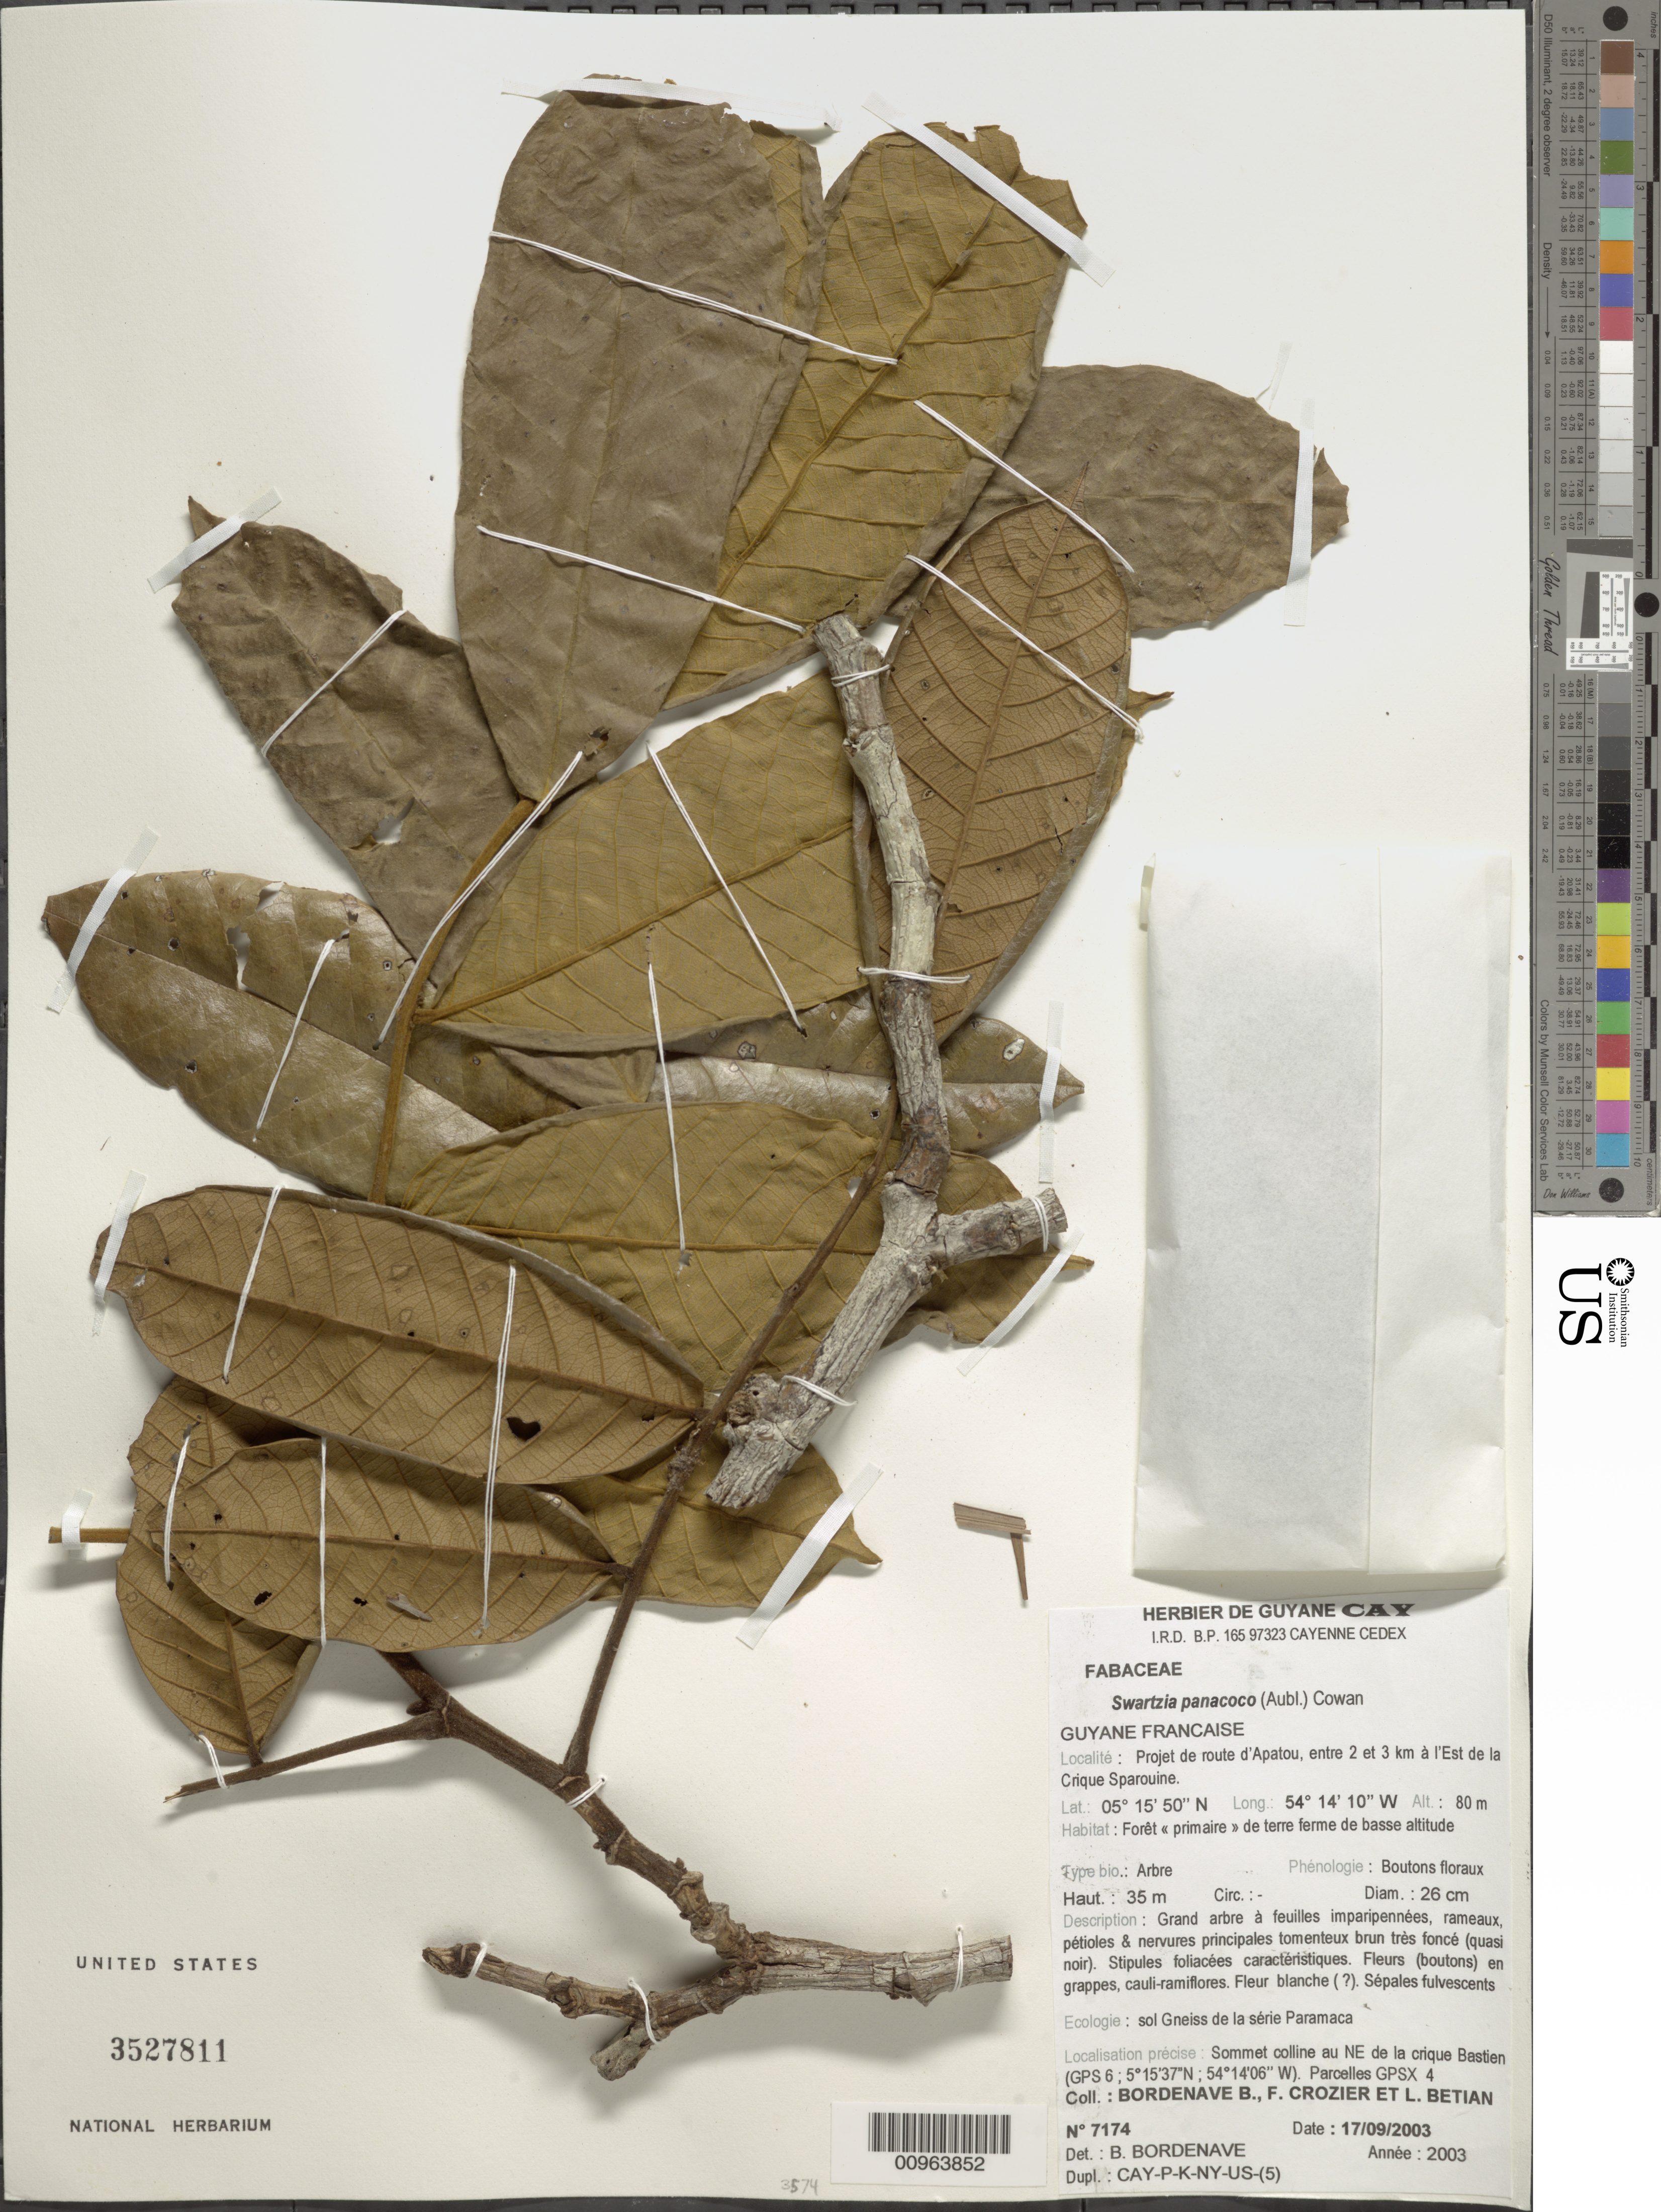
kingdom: Plantae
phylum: Tracheophyta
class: Magnoliopsida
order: Fabales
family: Fabaceae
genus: Swartzia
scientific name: Swartzia panacoco var. panacoco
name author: (Aubl.) R.S. Cowan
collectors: B. Bordenave, F. Crozier & L. Betian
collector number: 7174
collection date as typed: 17-Sep-03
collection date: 2003-09-17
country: French Guiana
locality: Projet de route d'Apatou, entre 2 et 3km a l'Est de la Crique Sparouine. Sommet colline au NE de la crique Bastien. Parcelles GPSX 4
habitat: Foret primaire de terre ferme de basse altitude. Sol Gneiss de la serie Paramaca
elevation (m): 80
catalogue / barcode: US 3527811